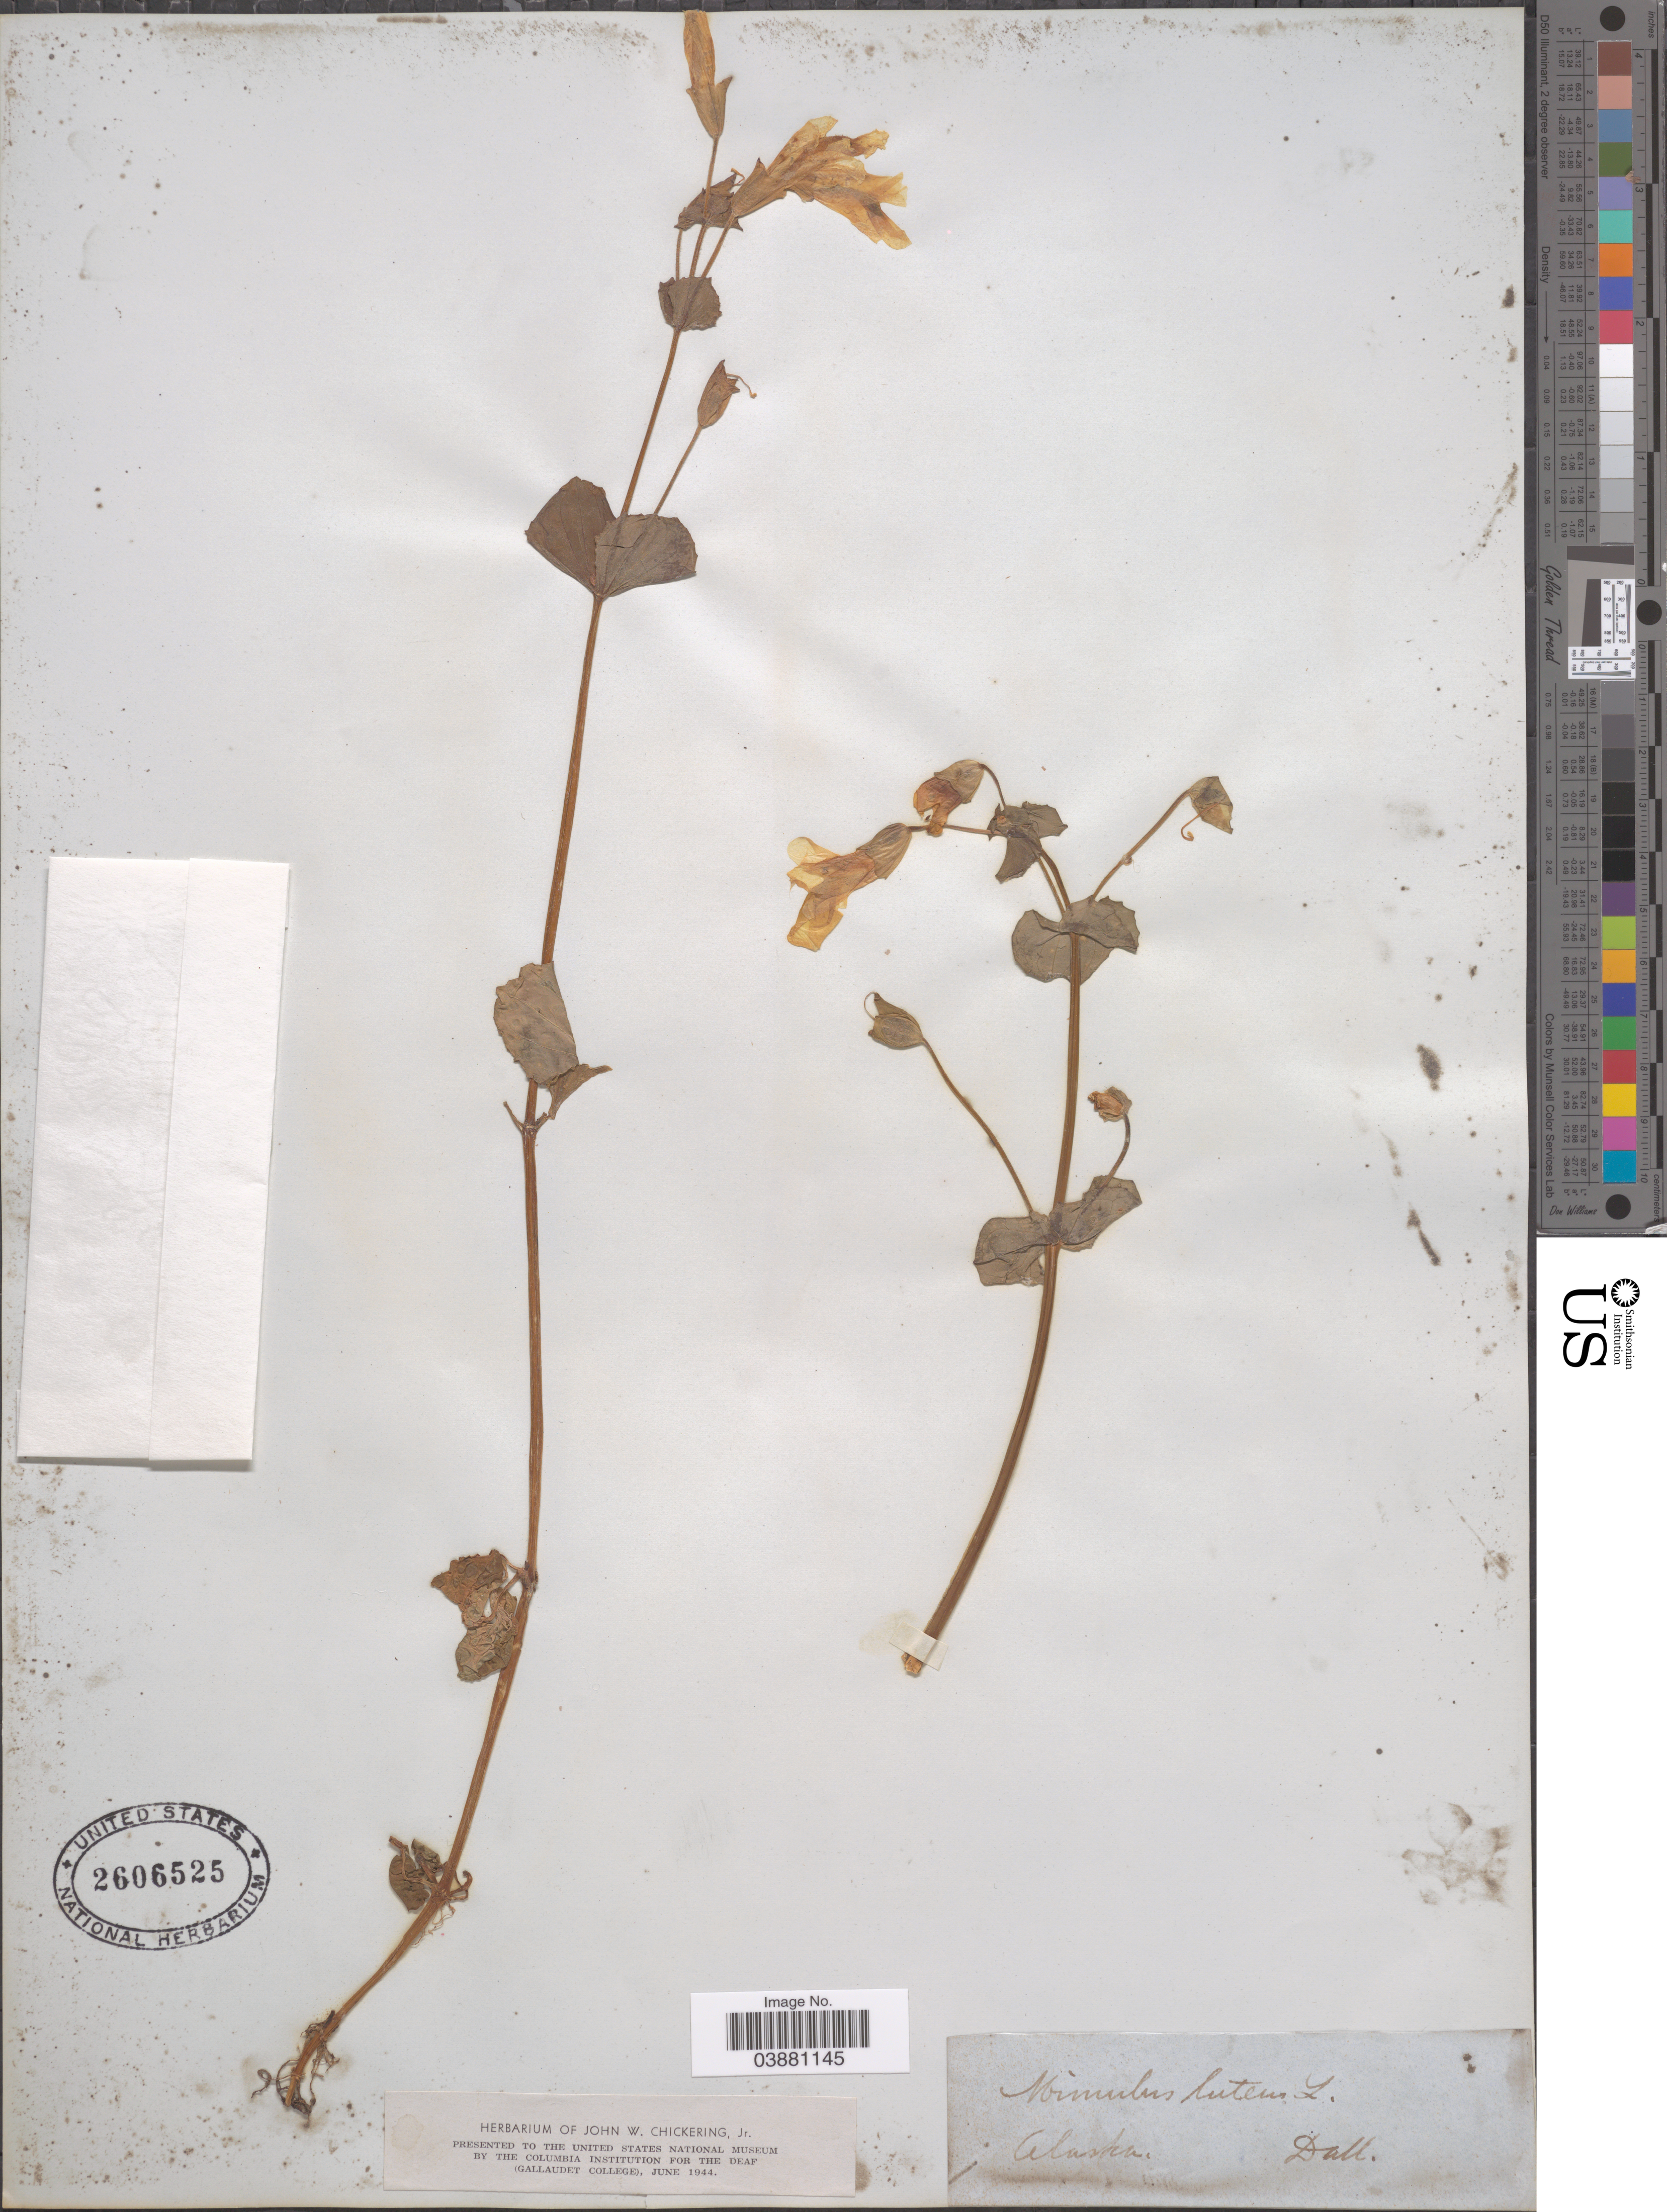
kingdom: Plantae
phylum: Tracheophyta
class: Magnoliopsida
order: Lamiales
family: Phrymaceae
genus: Mimulus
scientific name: Mimulus guttatus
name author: DC.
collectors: -. Dall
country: United States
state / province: Alaska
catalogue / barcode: US 2606525